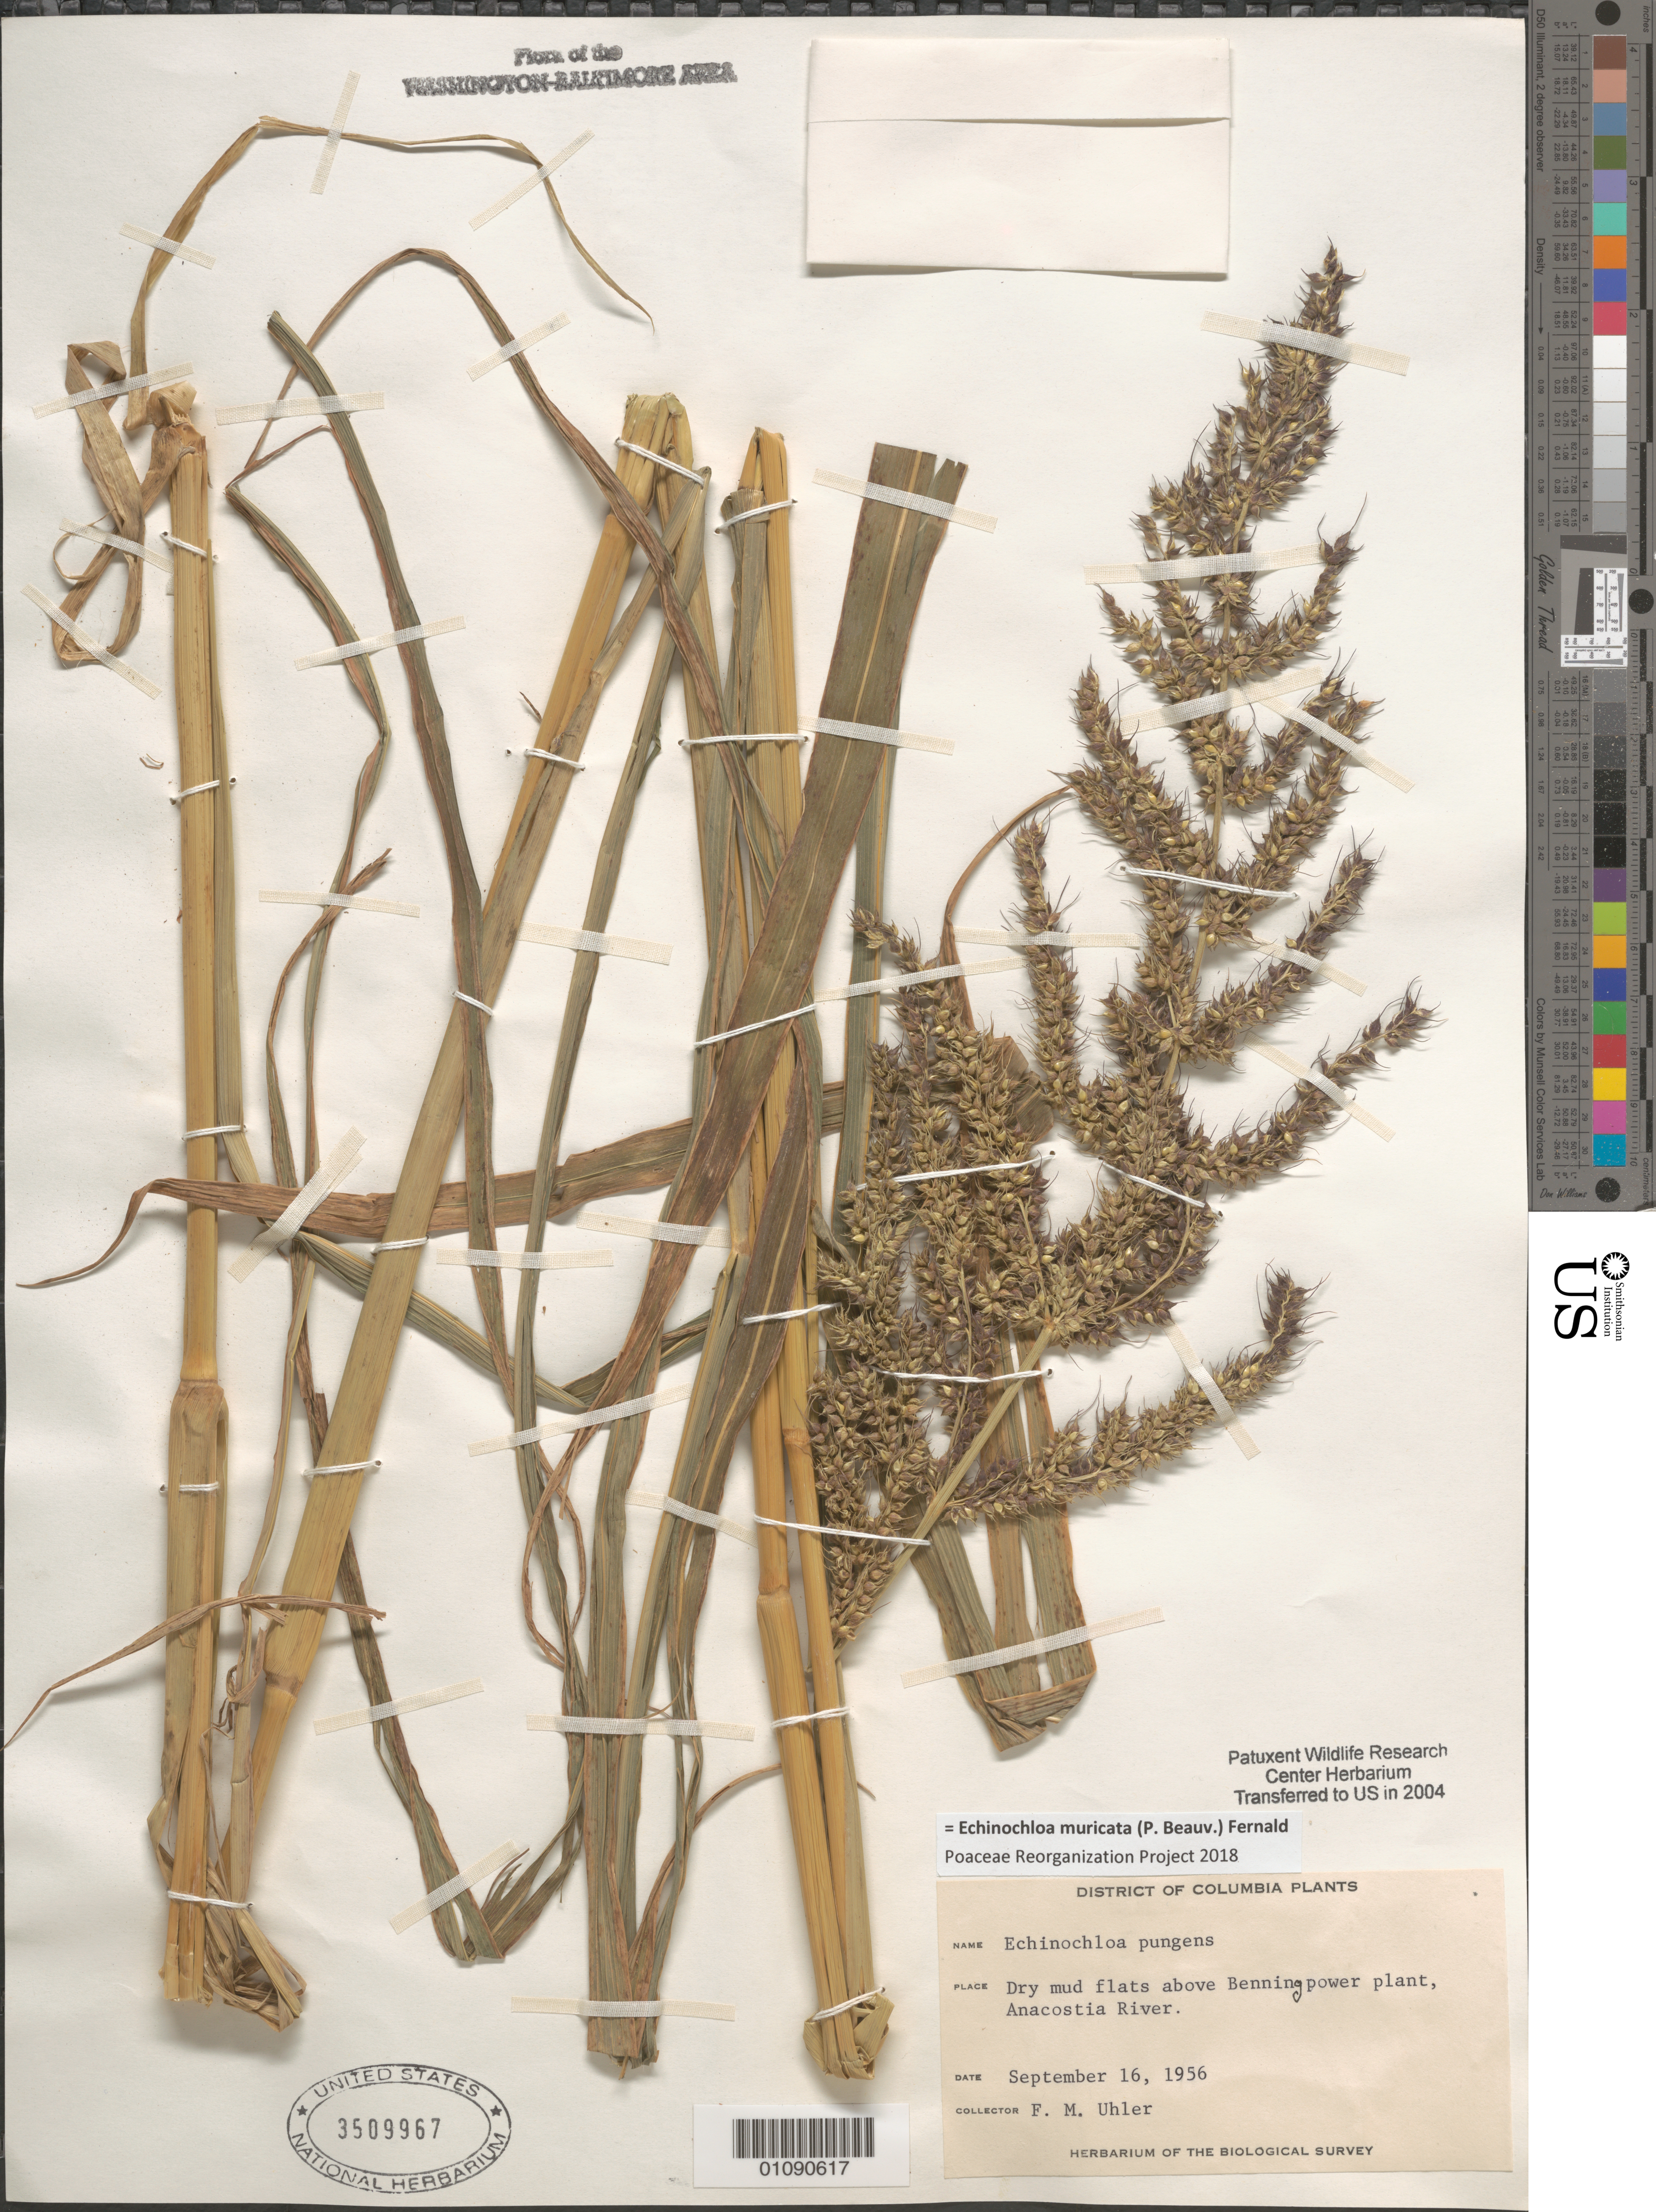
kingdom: Plantae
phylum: Tracheophyta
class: Liliopsida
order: Poales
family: Poaceae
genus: Echinochloa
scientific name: Echinochloa muricata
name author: (P. Beauv.) Fernald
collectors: F. M. Uhler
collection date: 1956-09-16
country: United States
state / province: District of Columbia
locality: Anacostia River, dry mud flats above Benning power plant.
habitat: dry mud flats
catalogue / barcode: US 3509967